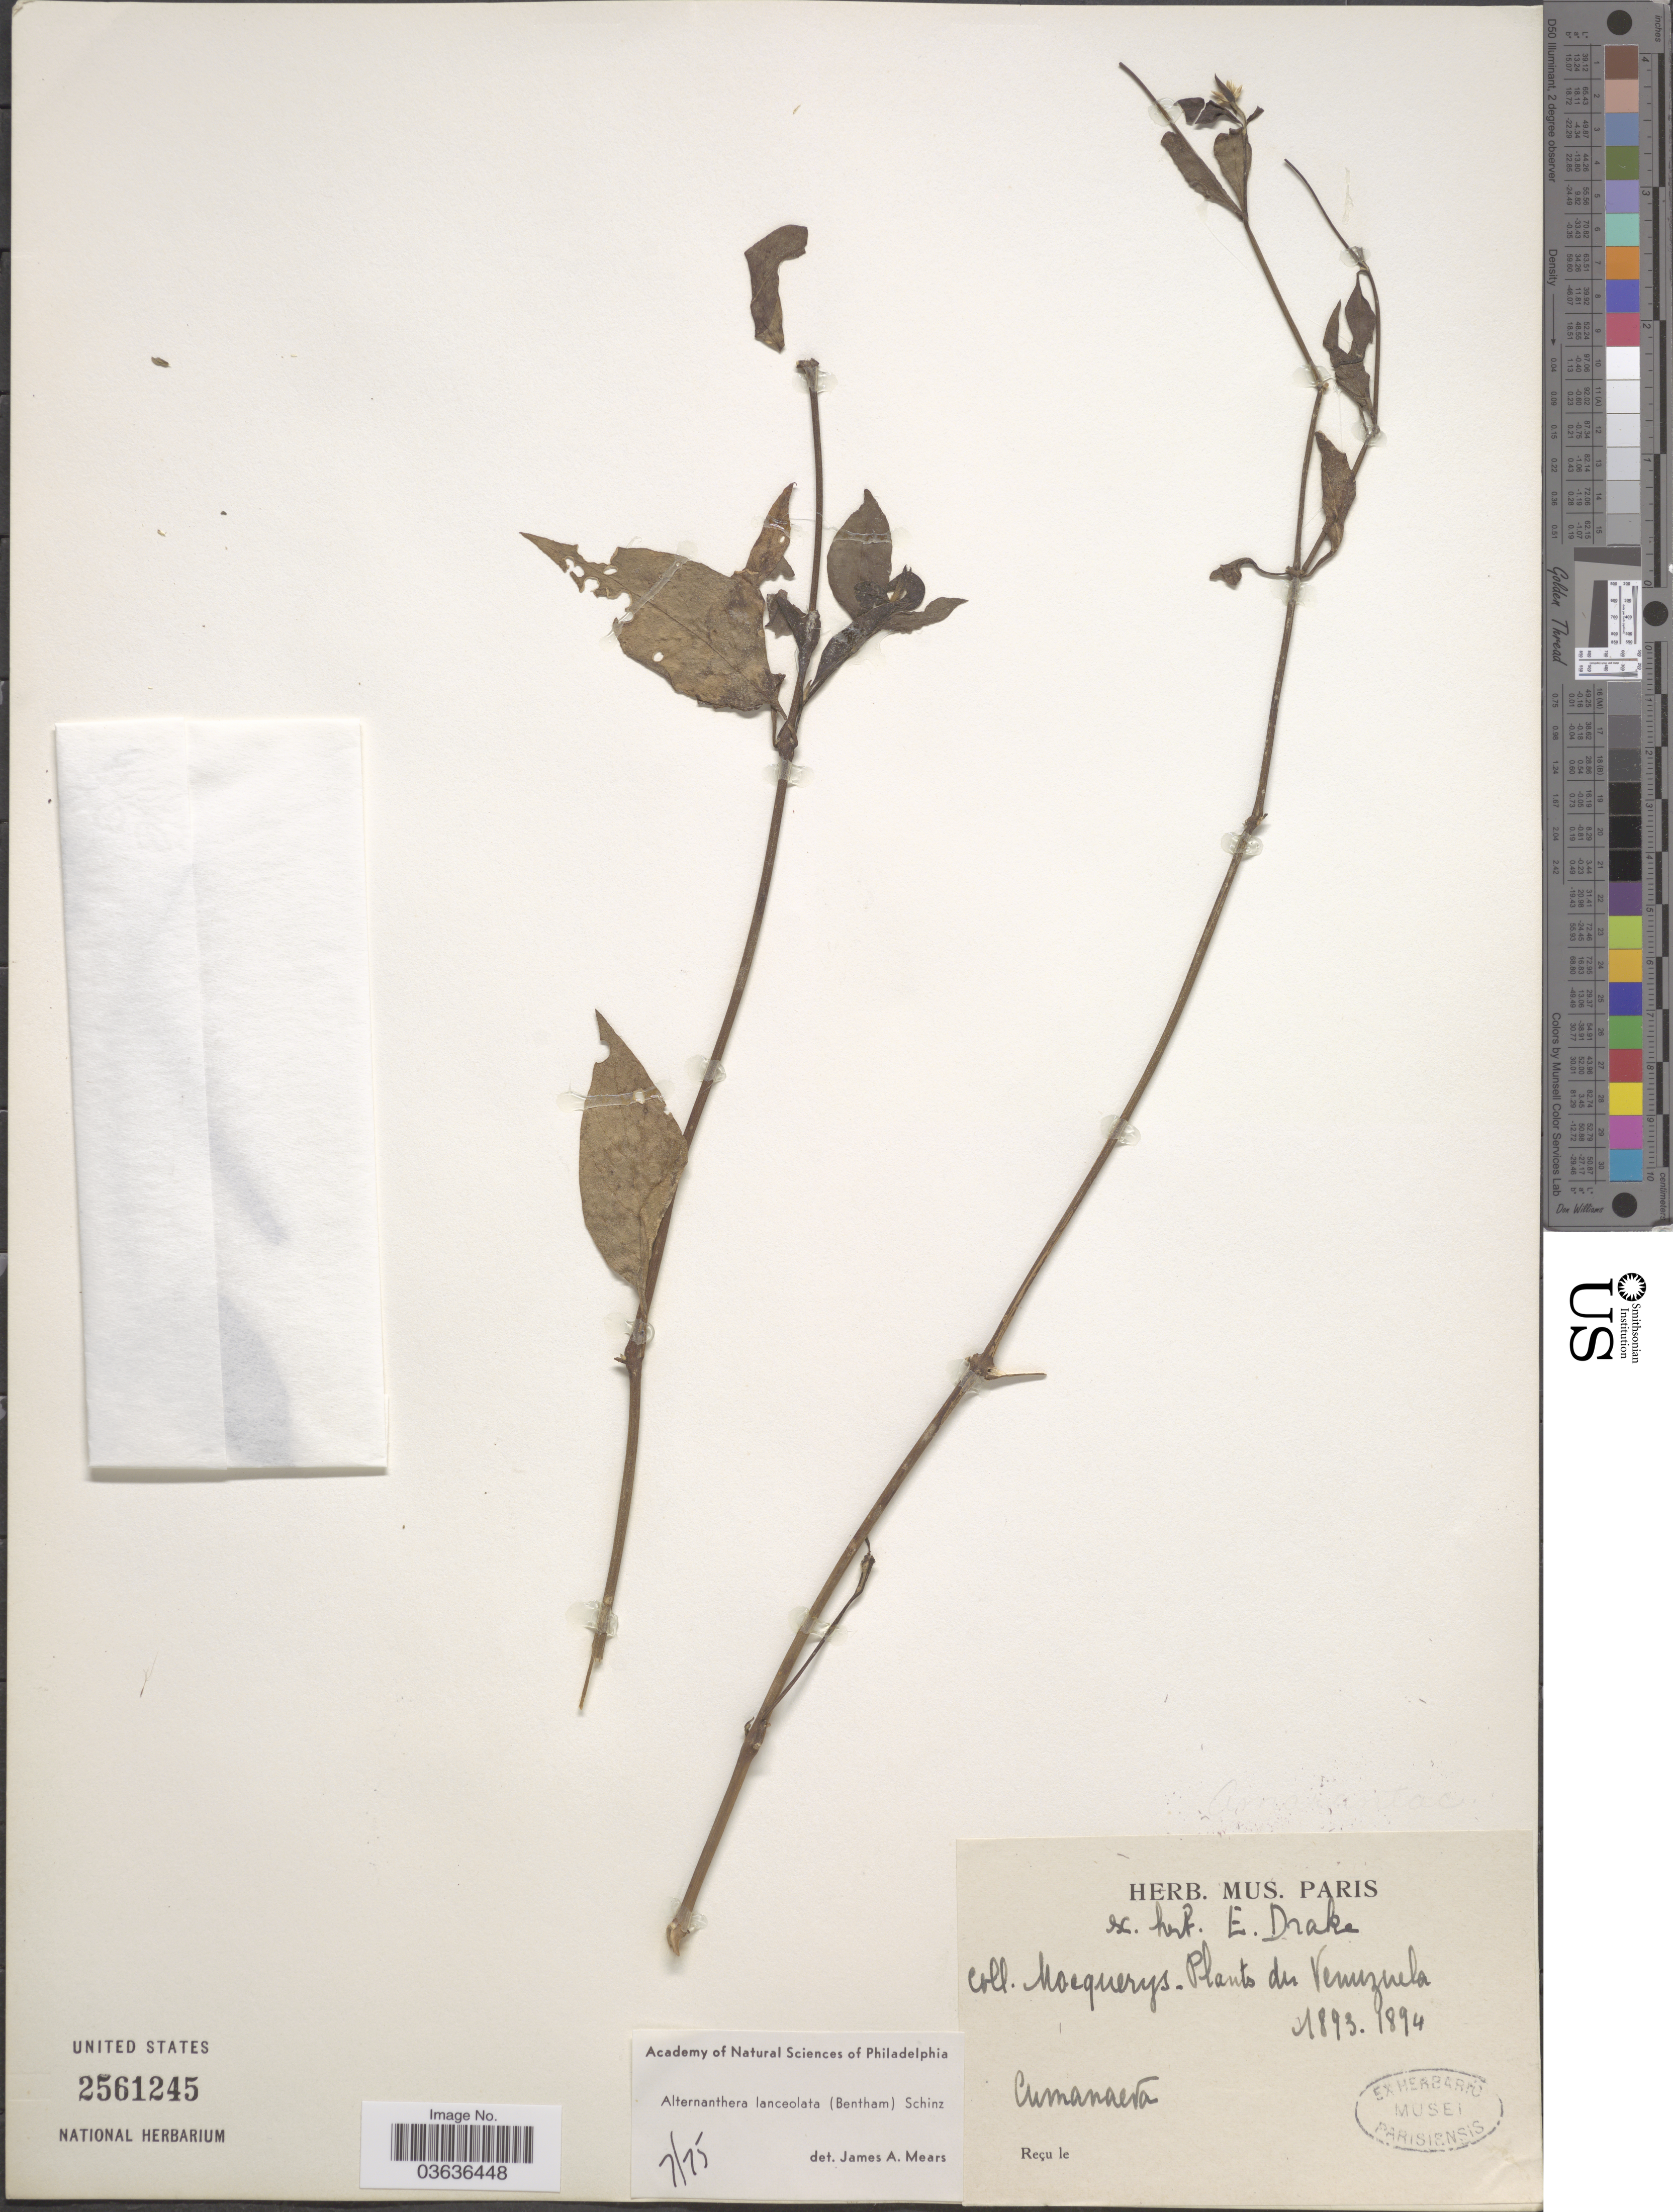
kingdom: Plantae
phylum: Tracheophyta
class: Magnoliopsida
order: Caryophyllales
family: Amaranthaceae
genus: Alternanthera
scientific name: Alternanthera lanceolata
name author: (Benth.) Schinz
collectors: A. Mocquerys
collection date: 1893/1894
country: Venezuela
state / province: Sucre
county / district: Montes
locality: Cumanacoa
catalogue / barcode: US 2561245